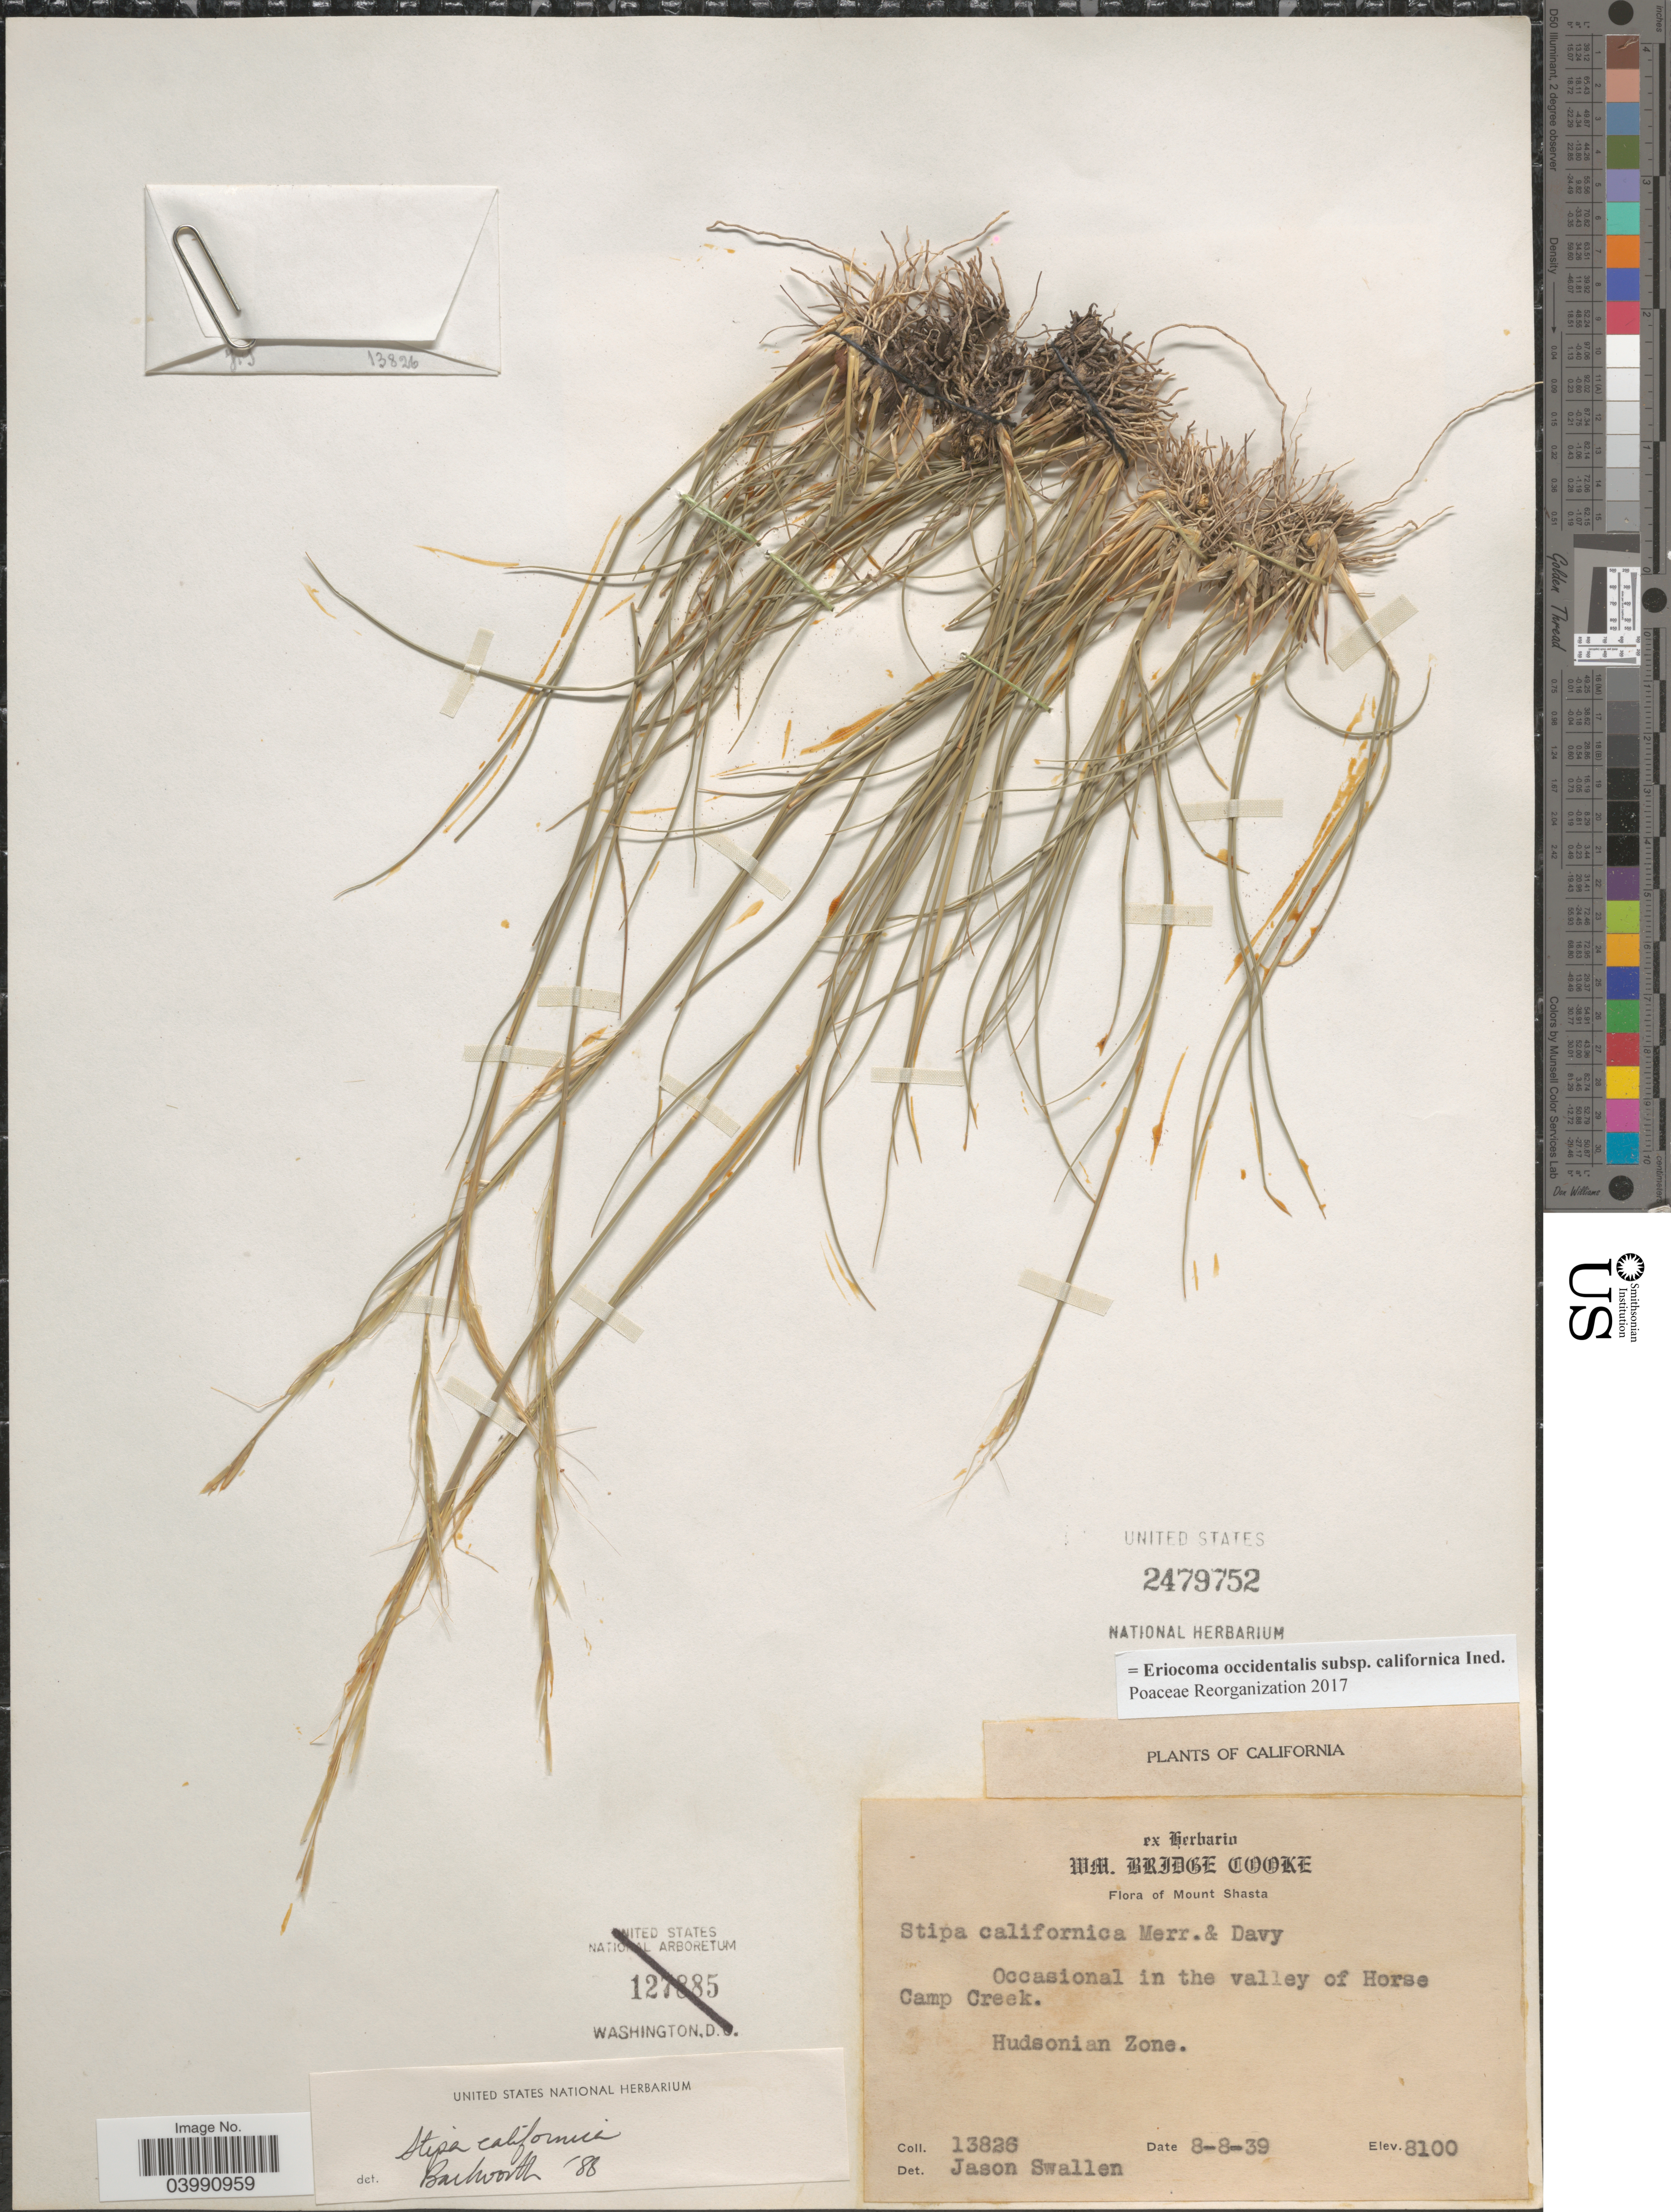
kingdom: Plantae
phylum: Tracheophyta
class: Liliopsida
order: Poales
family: Poaceae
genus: Eriocoma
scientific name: Eriocoma occidentalis subsp. californica ined.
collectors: ex herb. WM. Bridge Cooke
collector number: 13826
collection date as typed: Transcribed d/m/y: 8/8/39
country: United States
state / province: California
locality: Mount Shasta. Occasional in the valley of Horse Camp Creek. Hudsonian Zone.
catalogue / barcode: US 2479752